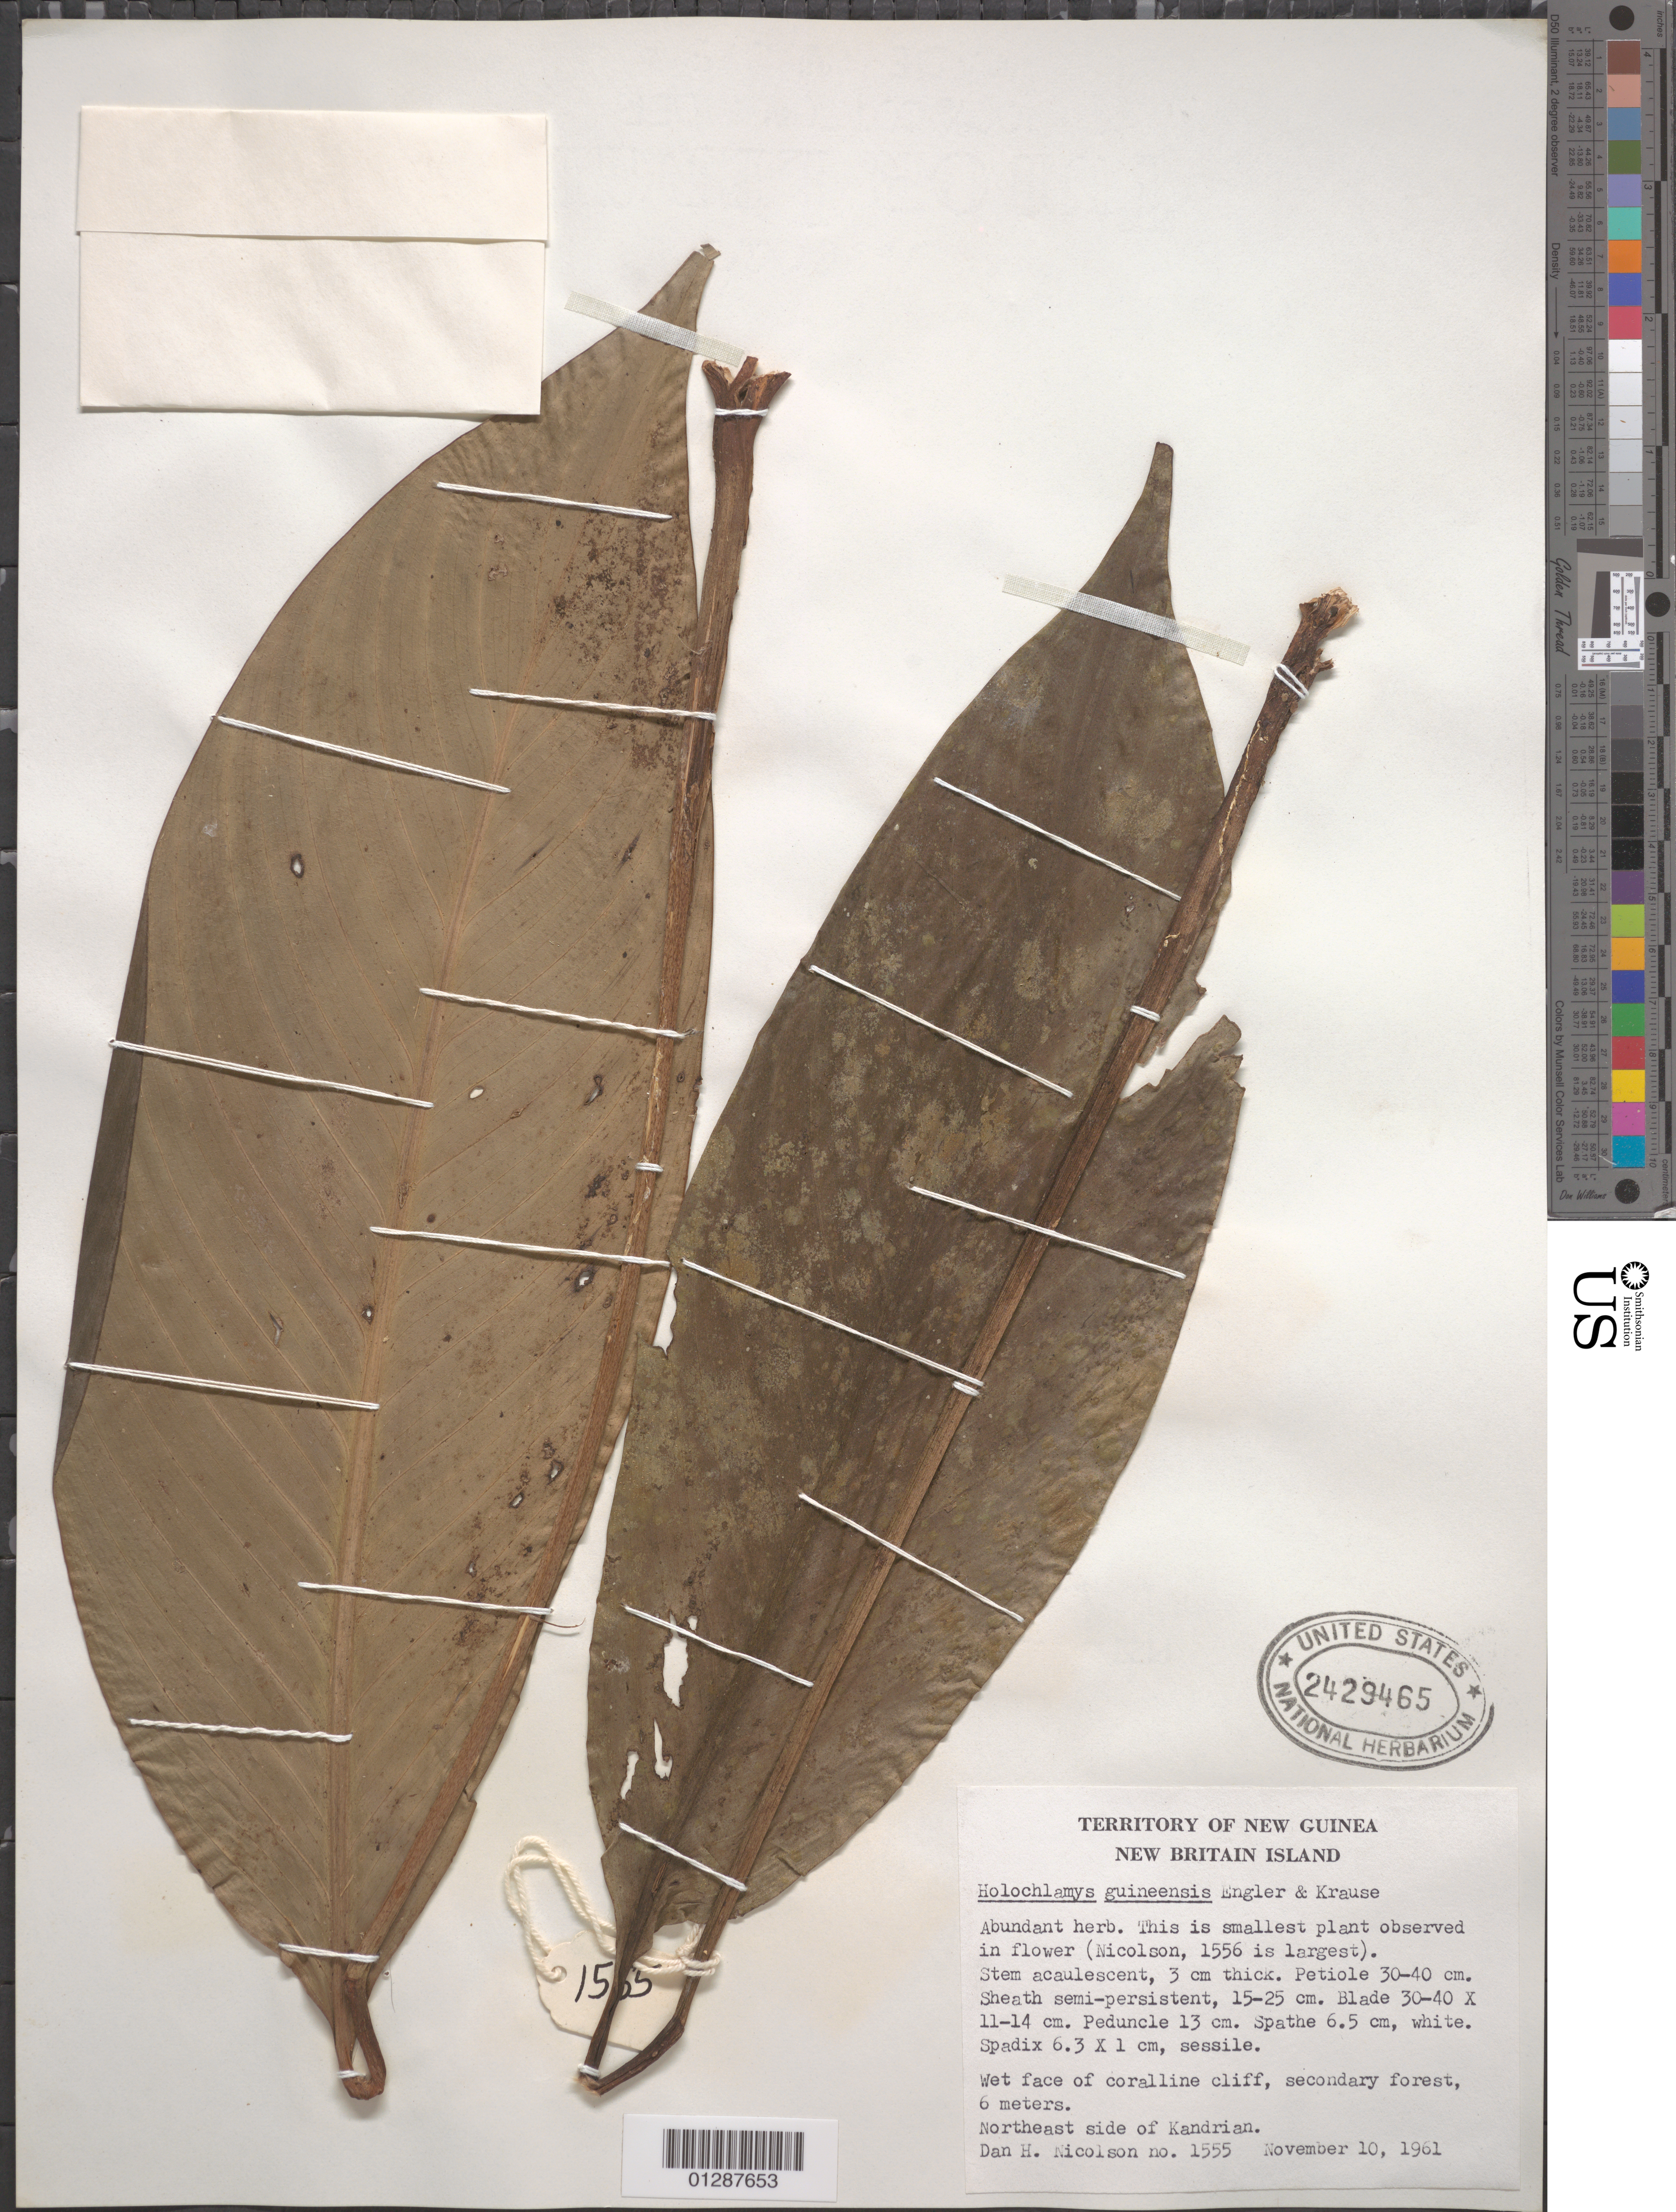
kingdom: Plantae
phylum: Tracheophyta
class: Liliopsida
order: Alismatales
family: Araceae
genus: Holochlamys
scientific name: Holochlamys beccarii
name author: Engl.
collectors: D. H. Nicolson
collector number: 1555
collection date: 1961-11-10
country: Papua New Guinea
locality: Territory of New Guinea. New Britain Island. Wet face of coralline cliff. Northeast side of Kandrian.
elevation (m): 6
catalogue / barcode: US 2429465